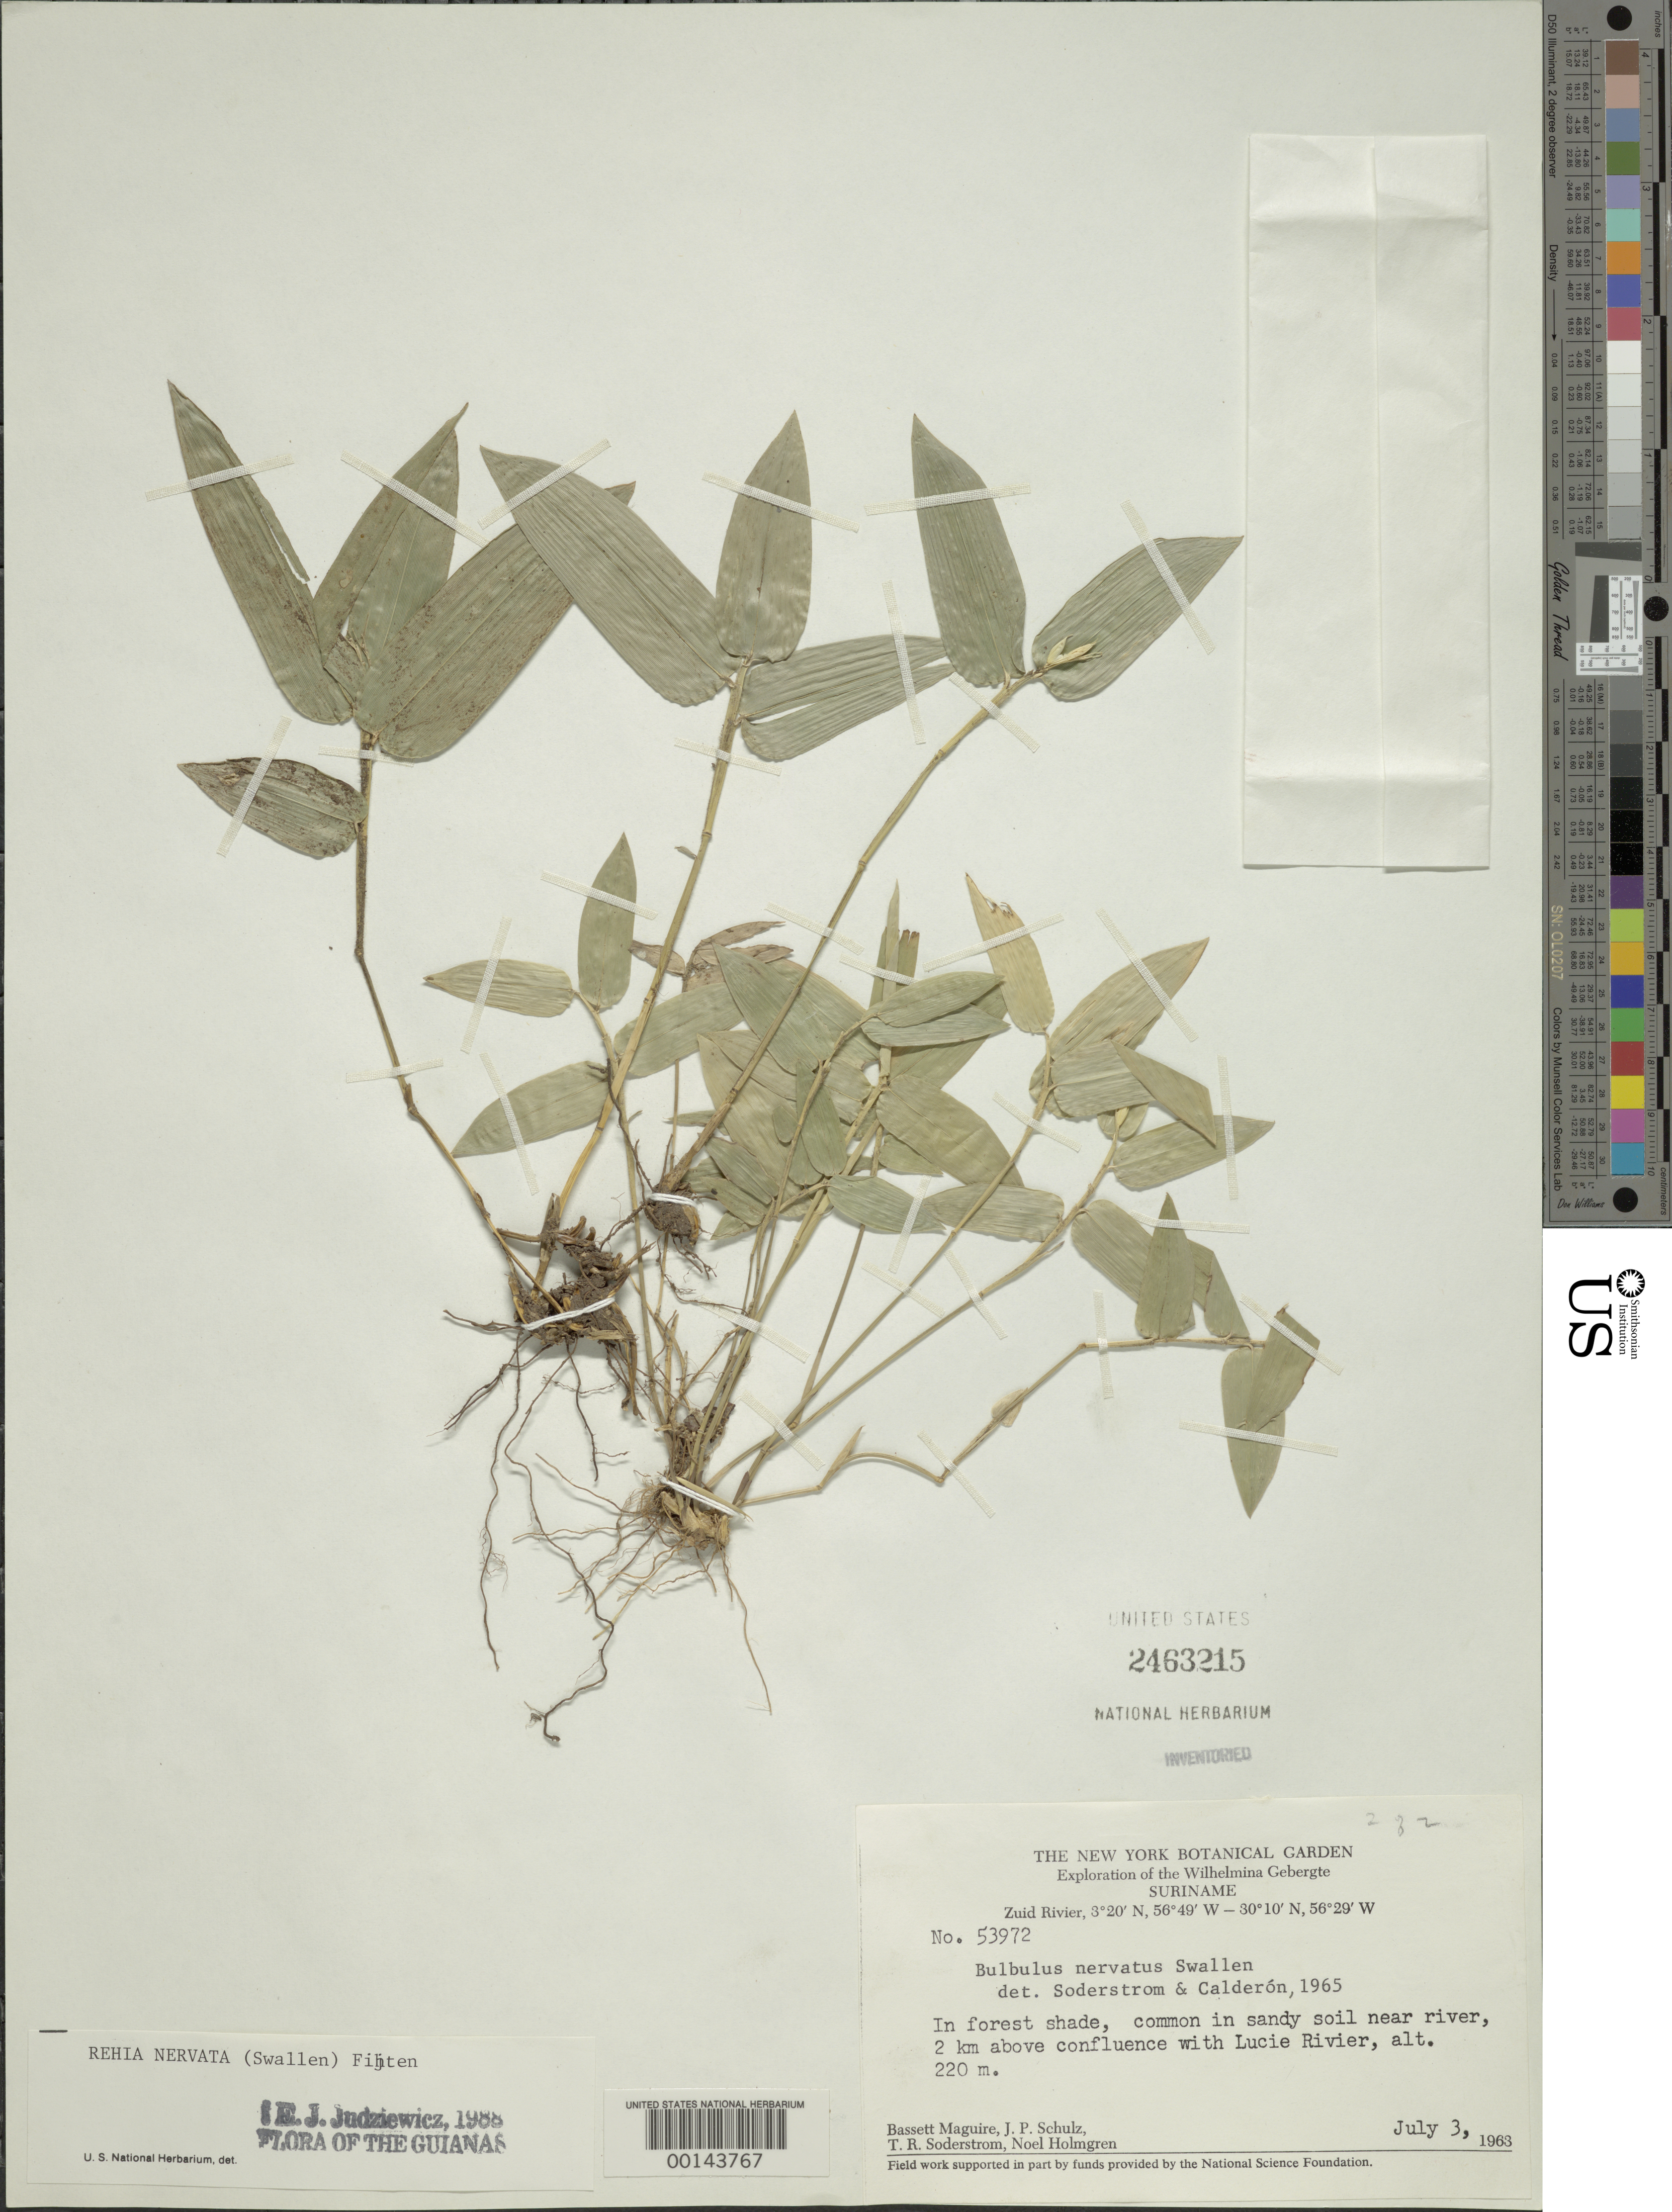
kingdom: Plantae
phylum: Tracheophyta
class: Liliopsida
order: Poales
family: Poaceae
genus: Rehia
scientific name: Rehia nervata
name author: (Swallen) Fijten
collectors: B. Maguire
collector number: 53972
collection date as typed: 03 Jul 1963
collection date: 1963-07-03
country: Suriname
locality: Wilhelmina gebergte, lucie rv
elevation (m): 220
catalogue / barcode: US 2463215